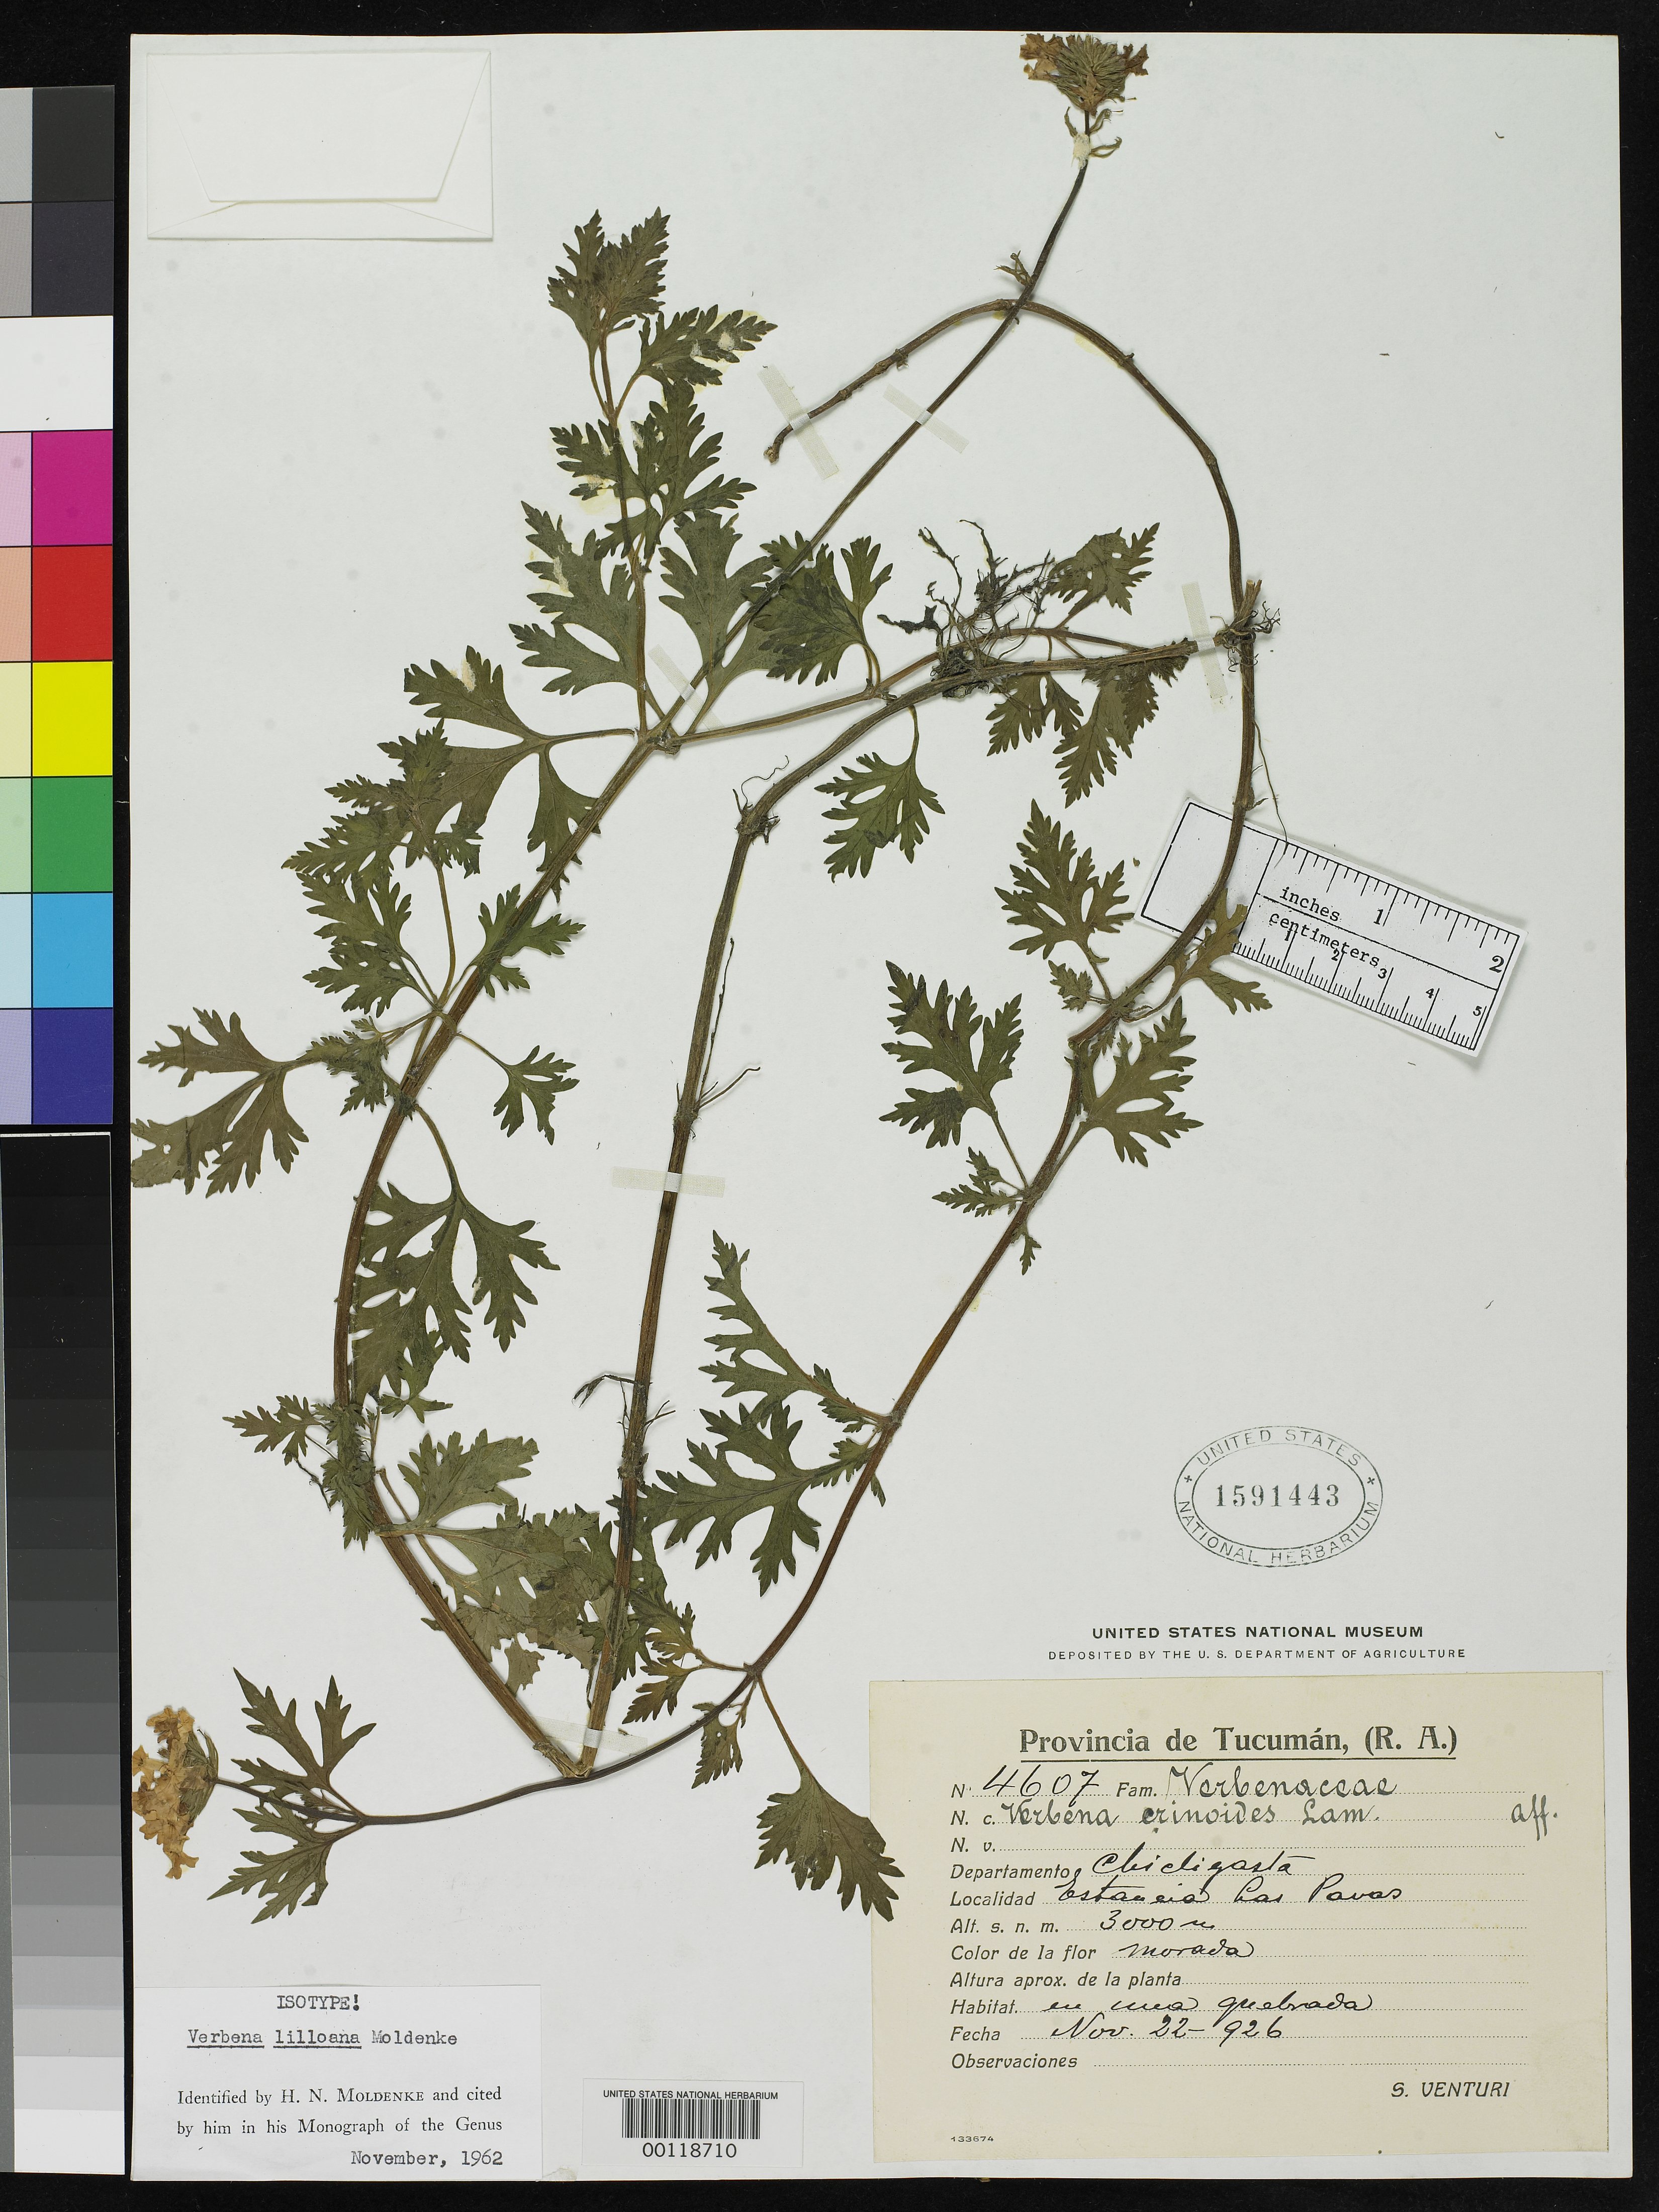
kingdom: Plantae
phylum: Tracheophyta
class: Magnoliopsida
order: Lamiales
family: Verbenaceae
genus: Verbena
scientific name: Verbena lilloana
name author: Moldenke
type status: Isotype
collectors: S. Venturi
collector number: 4607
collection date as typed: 22 Nov 1926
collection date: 1926-11-22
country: Argentina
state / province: Tucumán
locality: Chicligasta, Estancia las Pavas.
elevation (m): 3000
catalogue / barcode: US 1591443